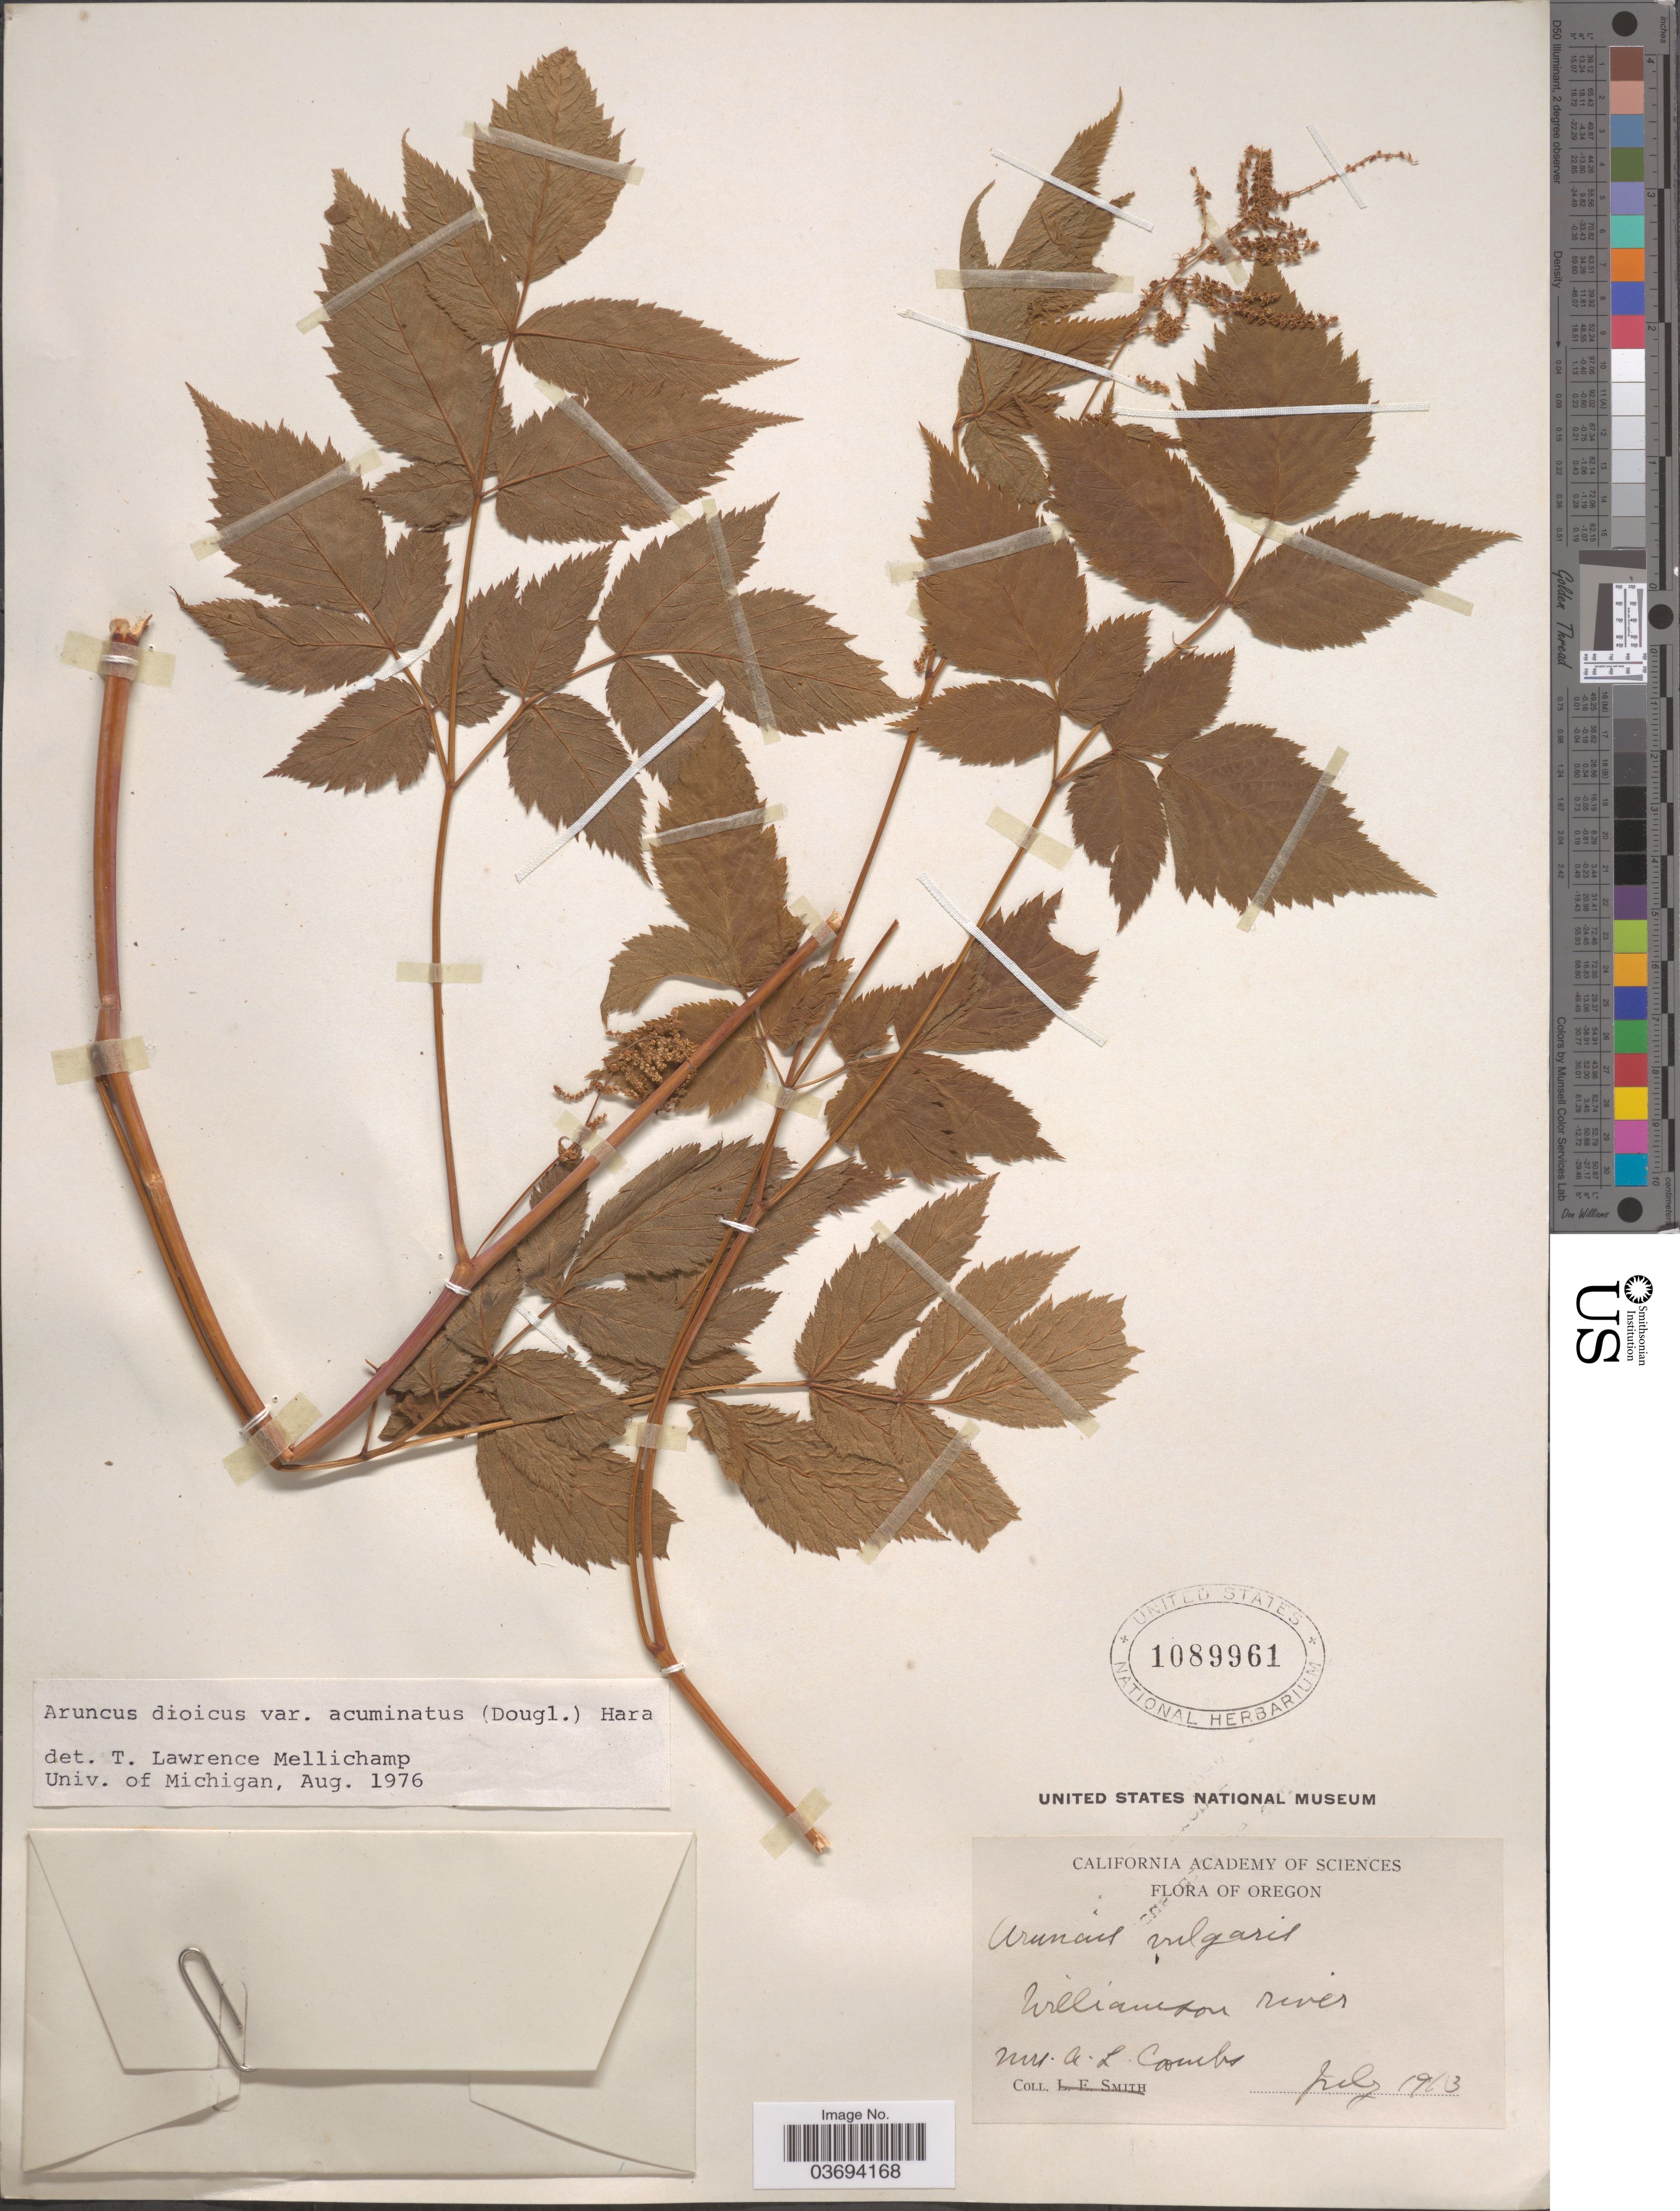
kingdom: Plantae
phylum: Tracheophyta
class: Magnoliopsida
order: Rosales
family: Rosaceae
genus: Aruncus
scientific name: Aruncus dioicus var. acuminatus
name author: (Rydb.) H. Hara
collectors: A. Combs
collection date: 1963-07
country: United States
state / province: Oregon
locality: Williamson river.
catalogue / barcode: US 1089961